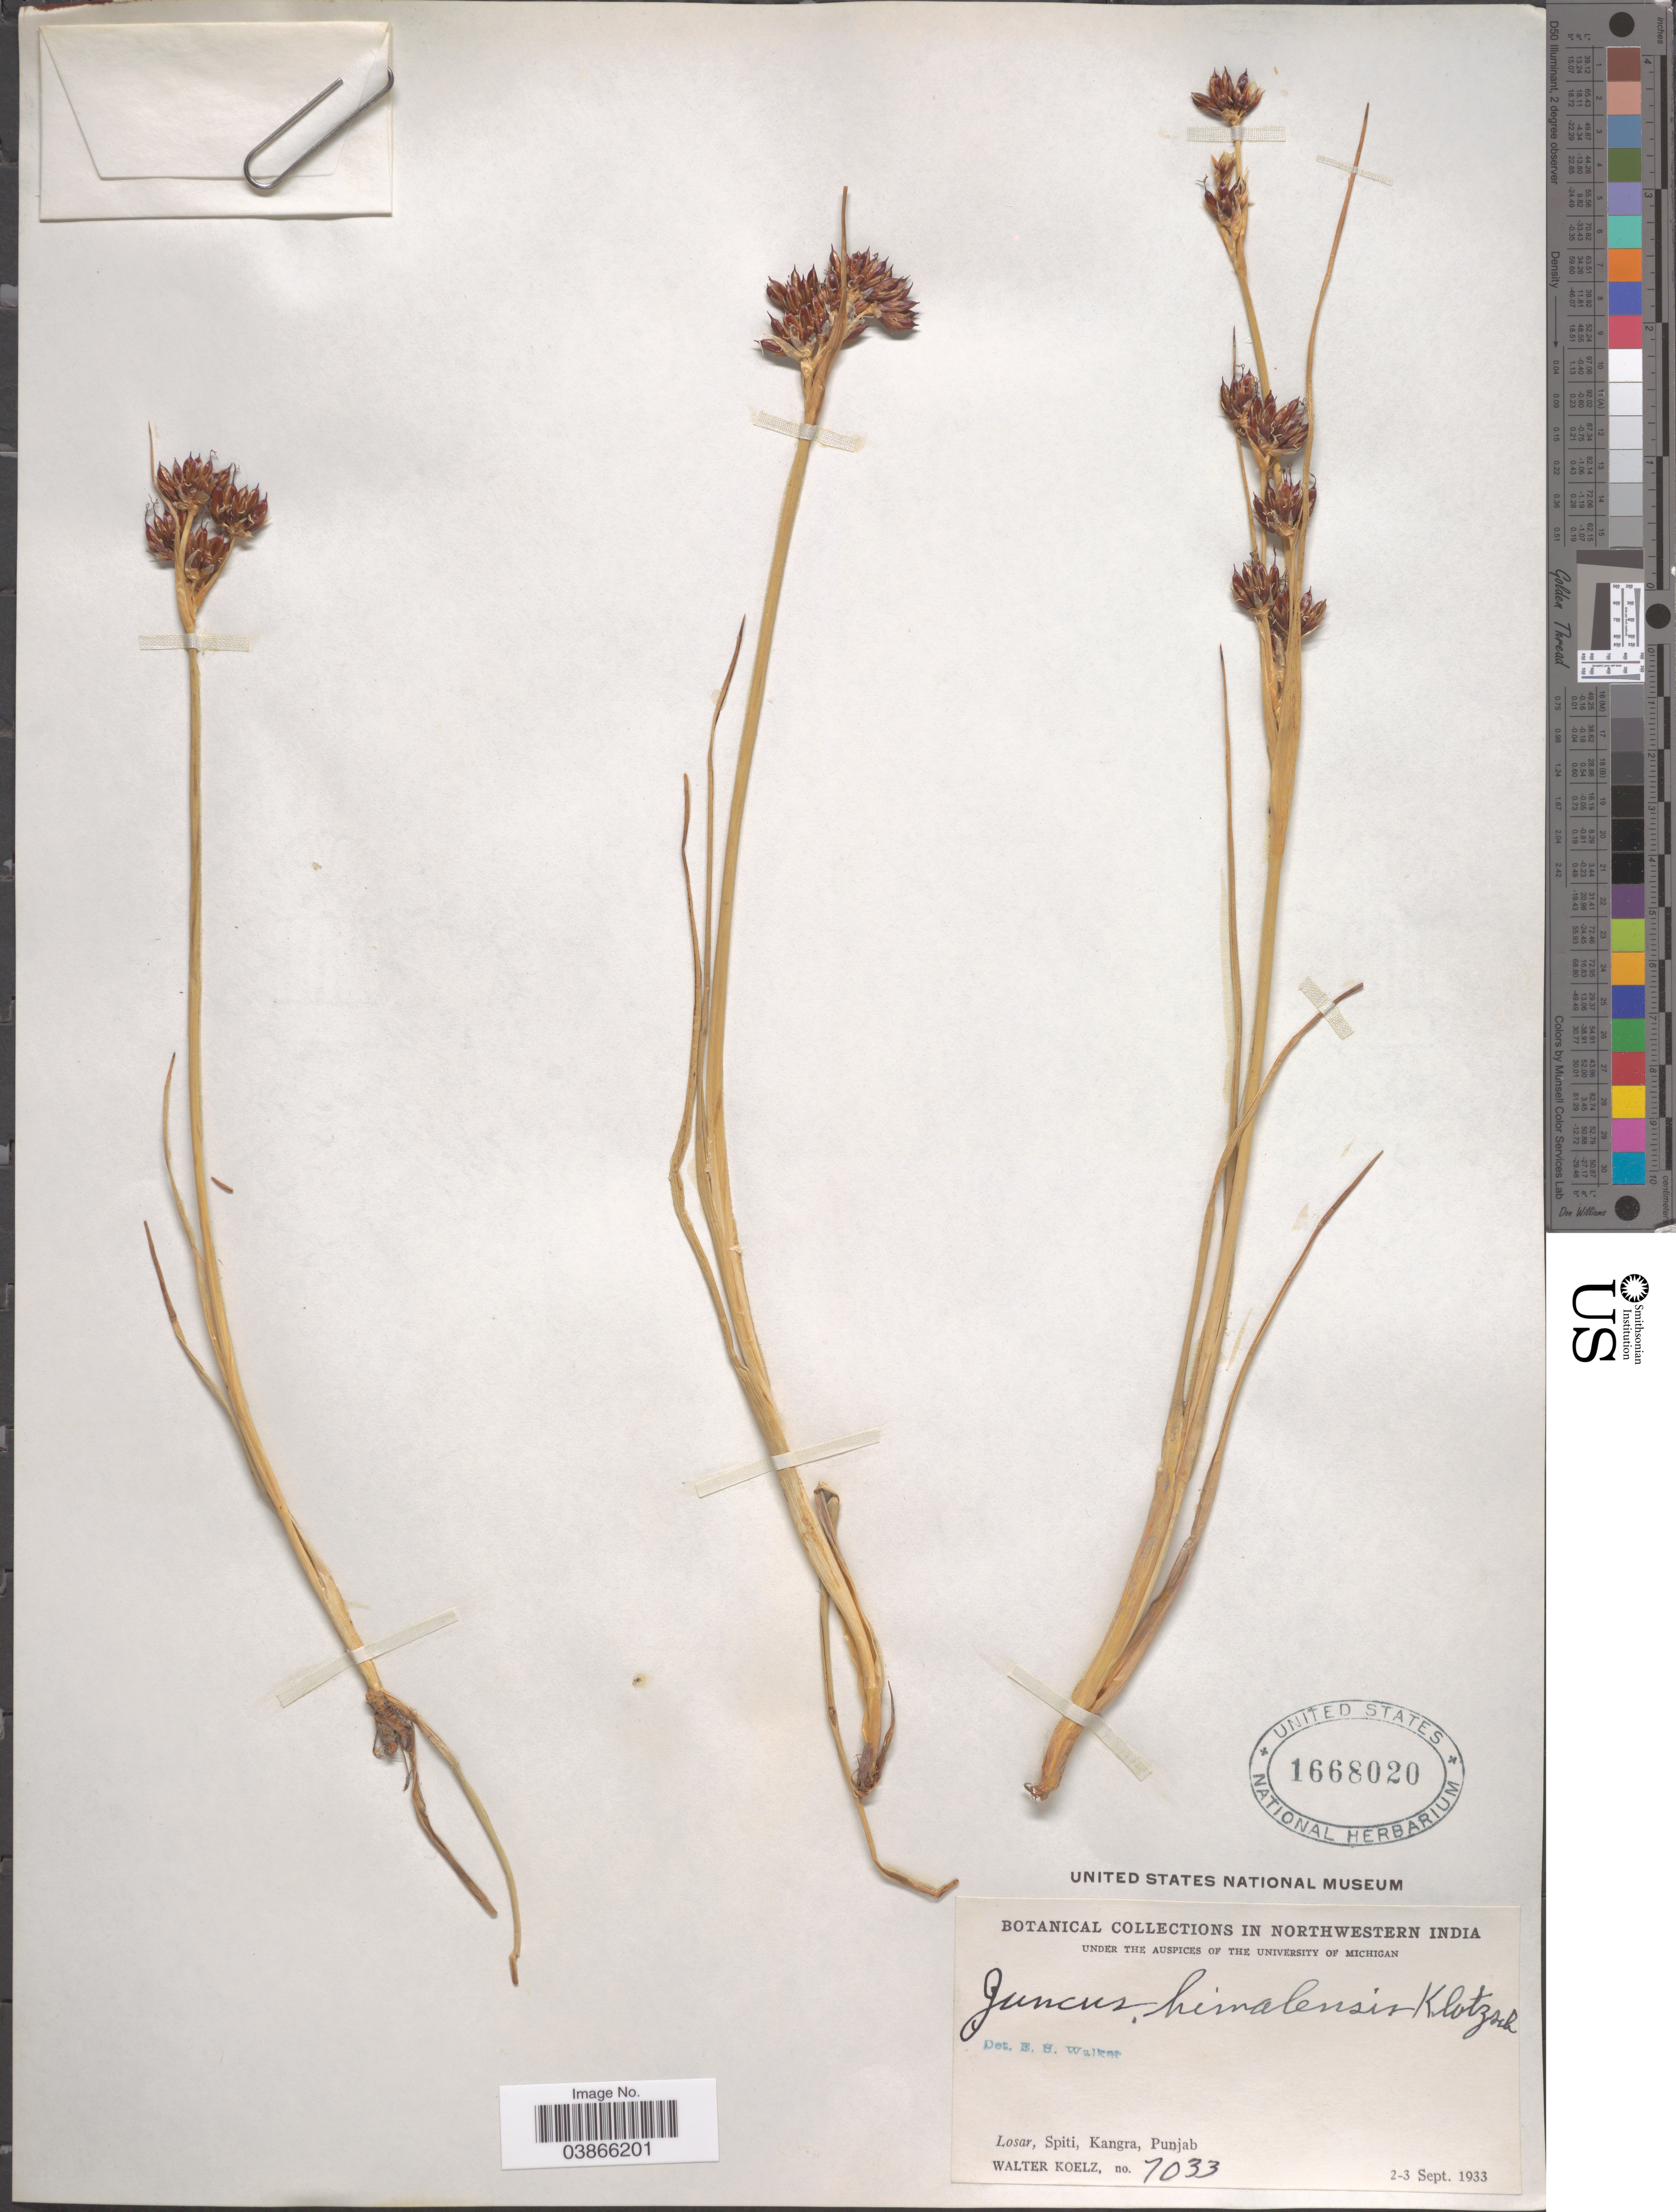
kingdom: Plantae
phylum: Tracheophyta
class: Liliopsida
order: Poales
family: Juncaceae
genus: Juncus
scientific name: Juncus himalensis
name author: Klotzsch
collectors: W. N. Koelz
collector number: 7033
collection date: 1933-09-02/1933-09-03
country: India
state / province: Punjab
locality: Northwestern India. Losar, Spiti, Kangra.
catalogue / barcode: US 1668020